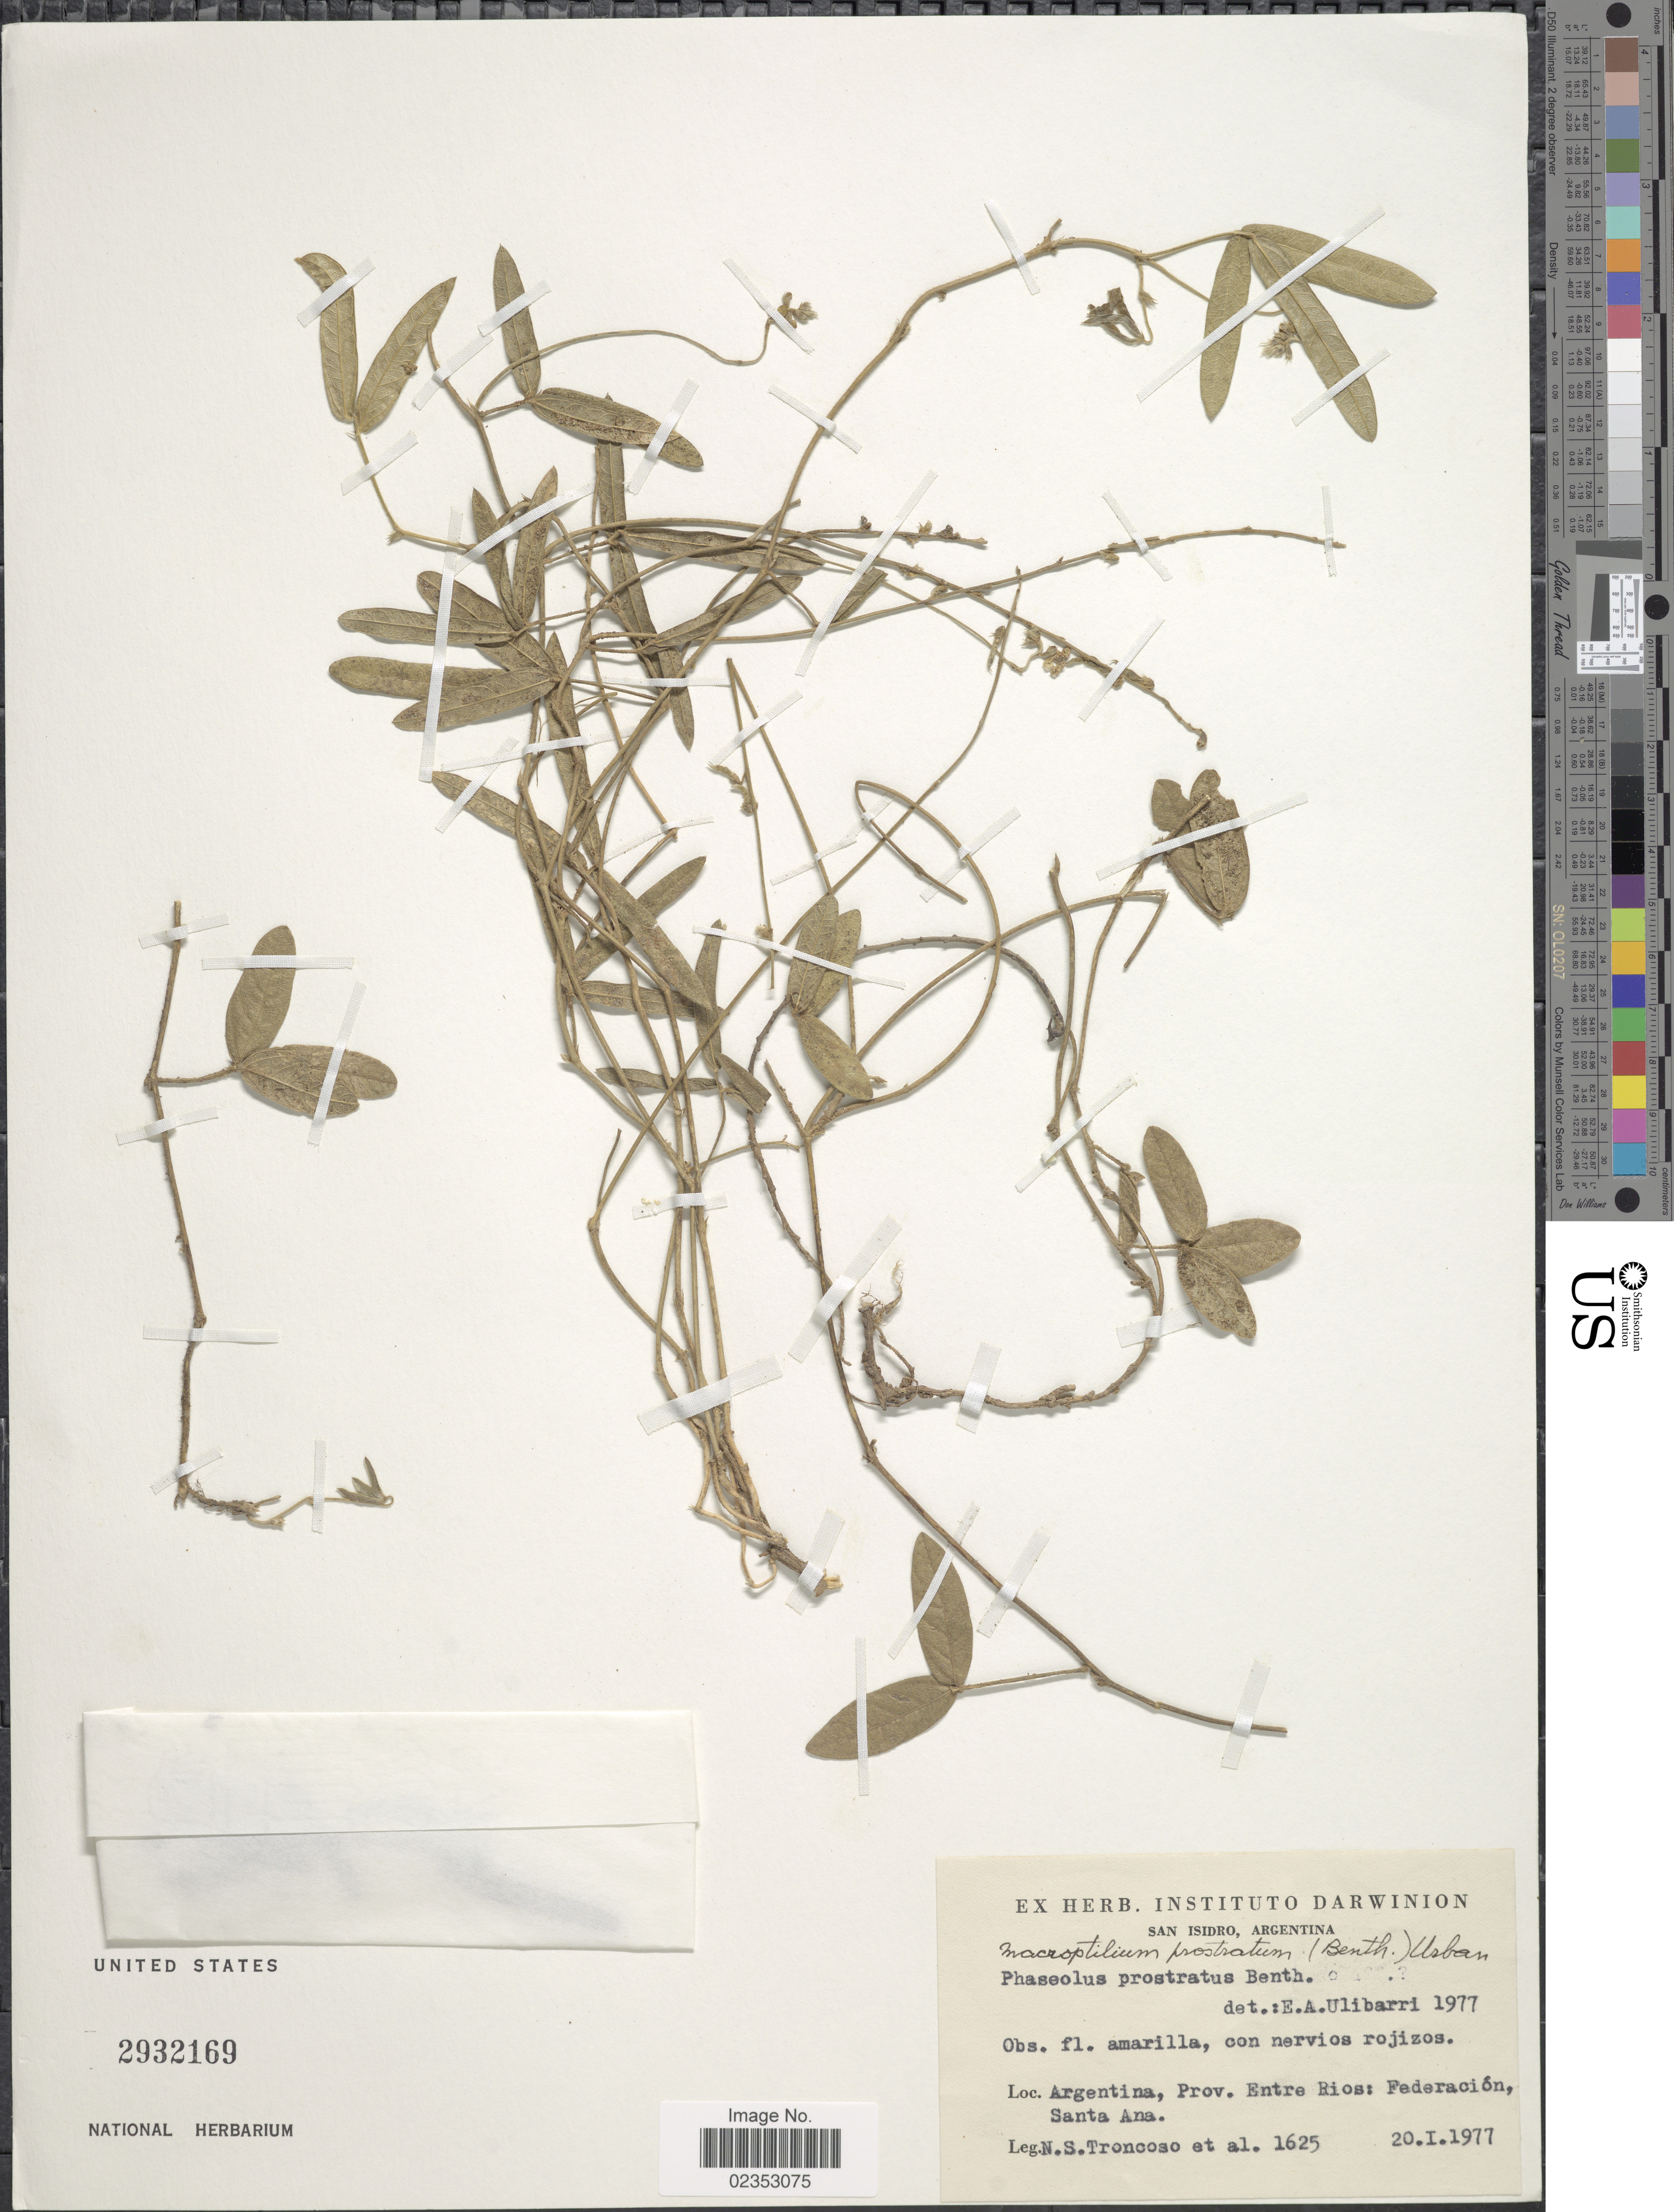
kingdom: Plantae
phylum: Tracheophyta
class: Magnoliopsida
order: Fabales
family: Fabaceae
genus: Macroptilium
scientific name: Macroptilium prostratum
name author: (Benth.) Urb.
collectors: N. Troncoso & et al.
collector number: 1625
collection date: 1977-01-20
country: Argentina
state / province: Entre Rios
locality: Federación, Santa Ana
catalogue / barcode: US 2932169